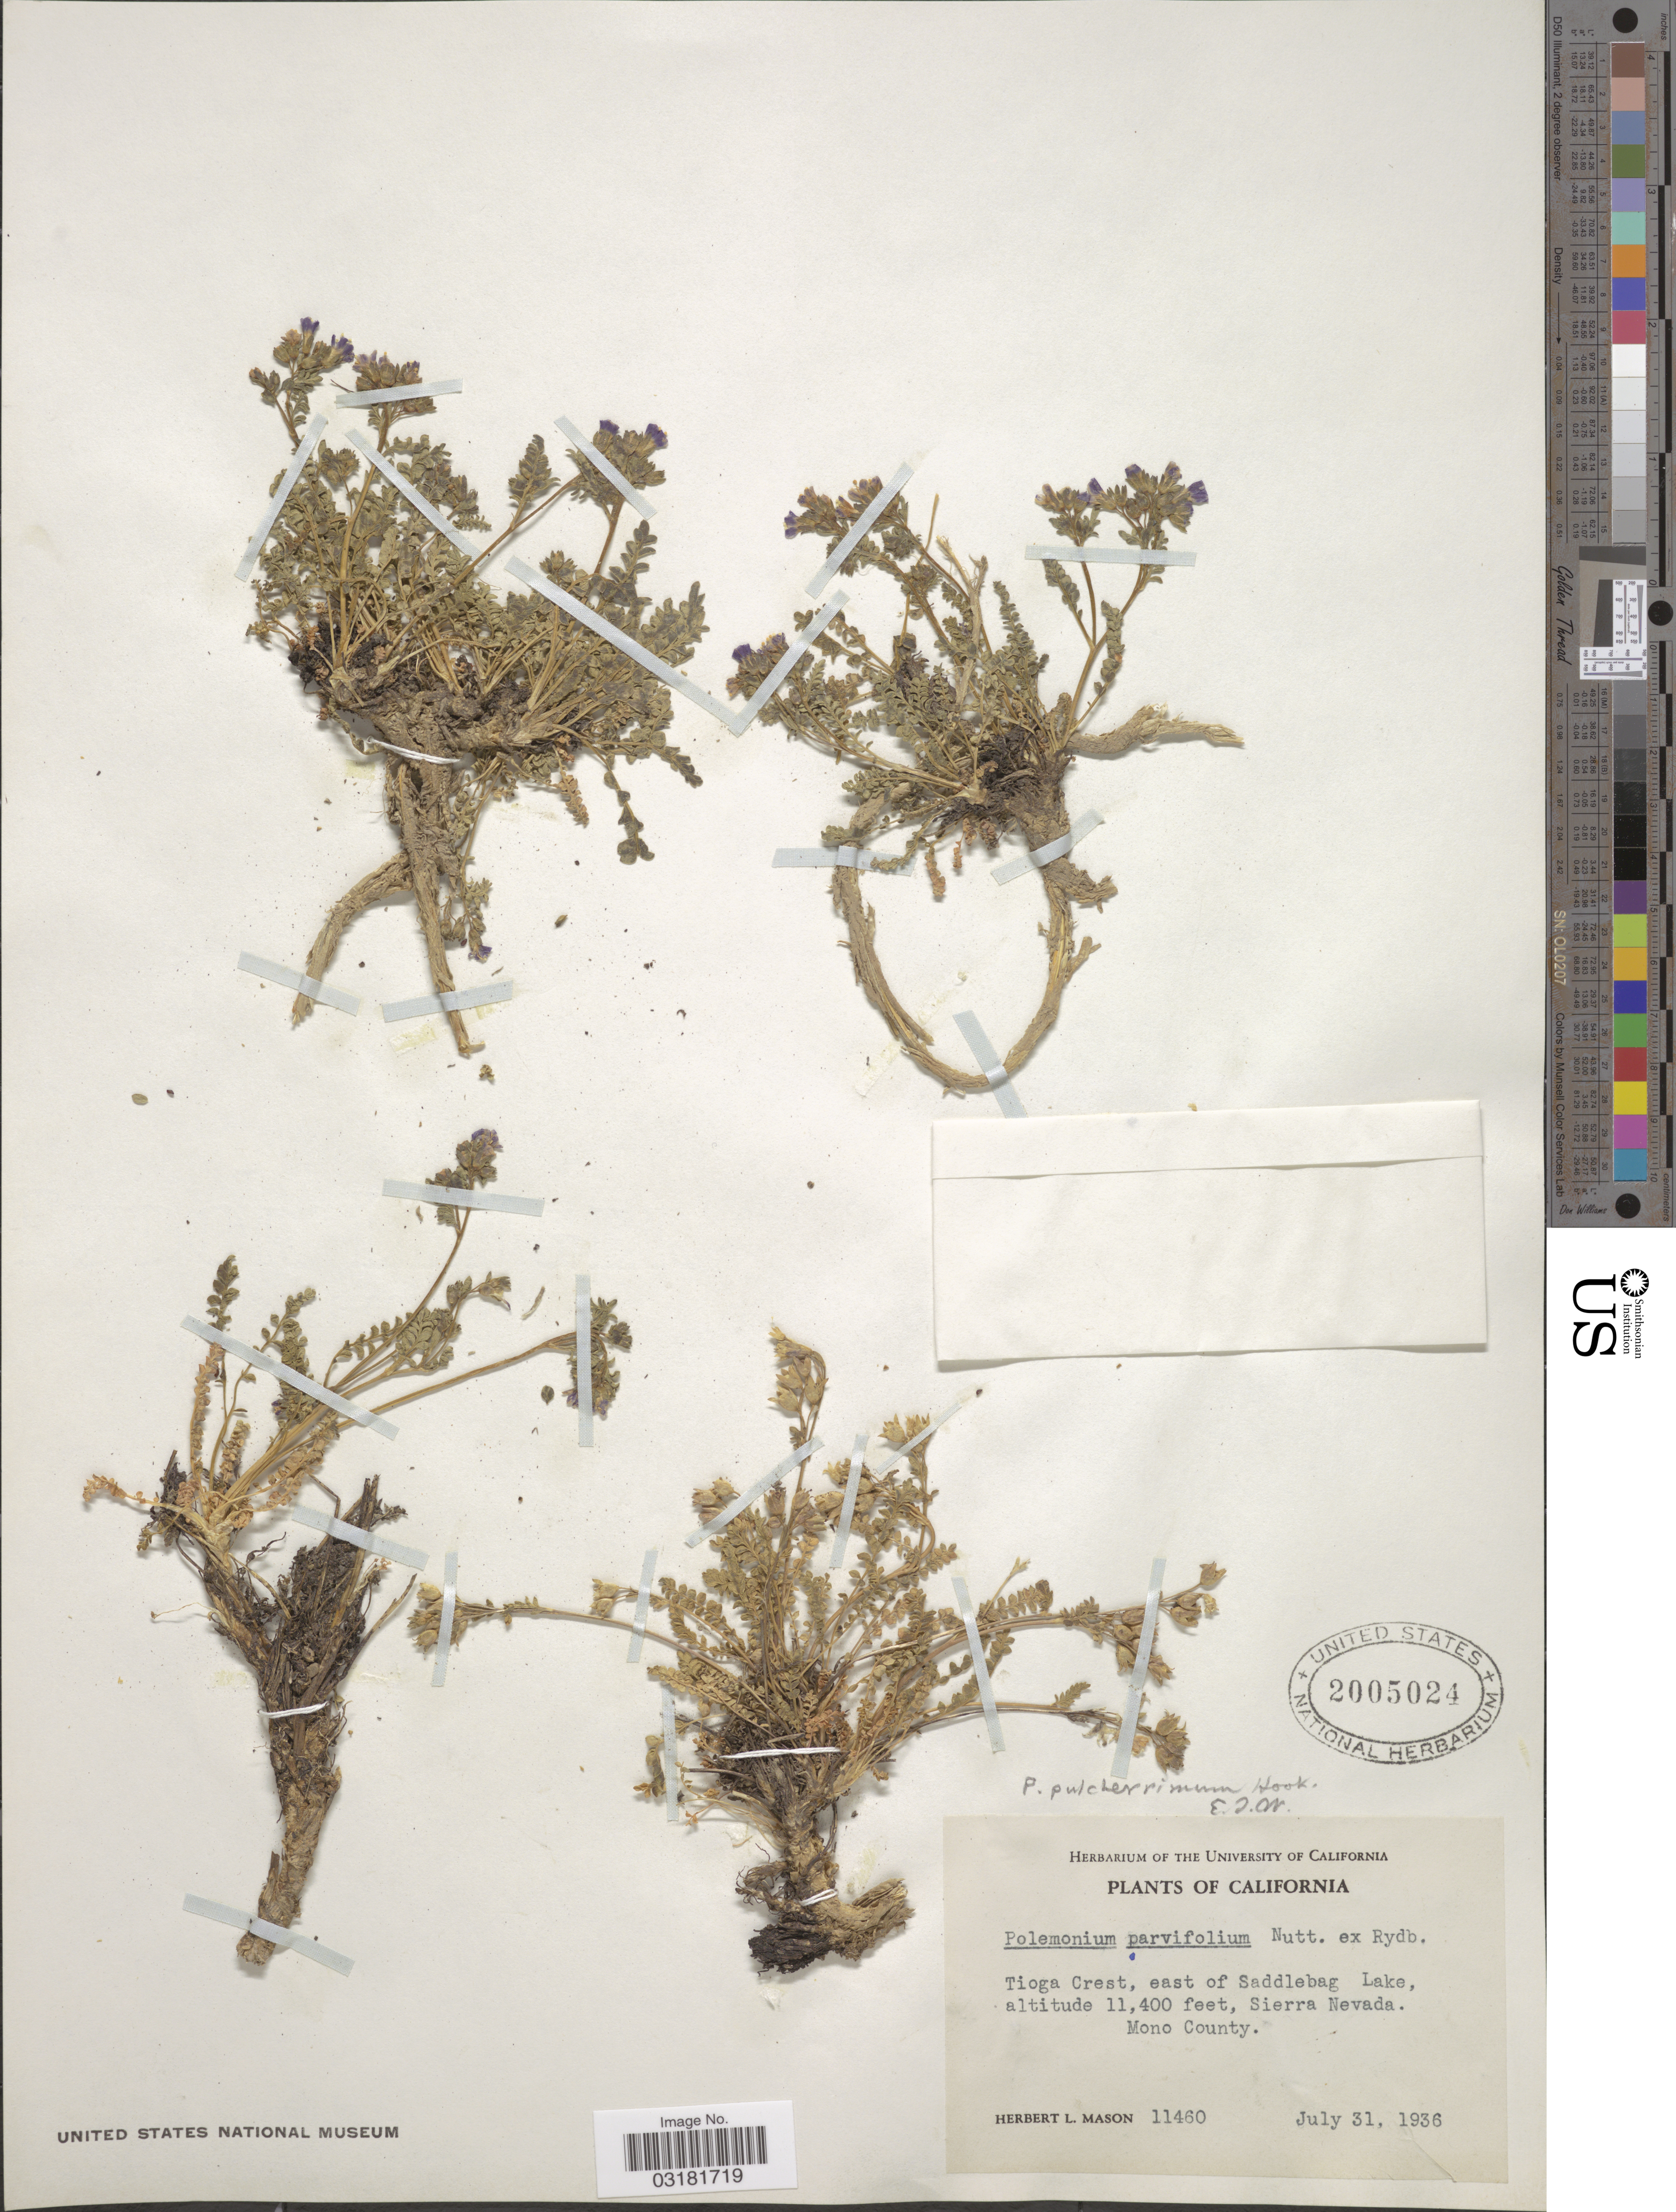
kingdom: Plantae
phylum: Tracheophyta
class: Magnoliopsida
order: Ericales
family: Polemoniaceae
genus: Polemonium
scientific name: Polemonium pulcherrimum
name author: Hook.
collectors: H. L. Mason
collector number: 11460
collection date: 1936-07-31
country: United States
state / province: California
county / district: Mono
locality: Tioga Crest, east of Saddlebag Lake, Sierra Nevada. Mono County.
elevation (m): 3475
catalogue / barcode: US 2005024